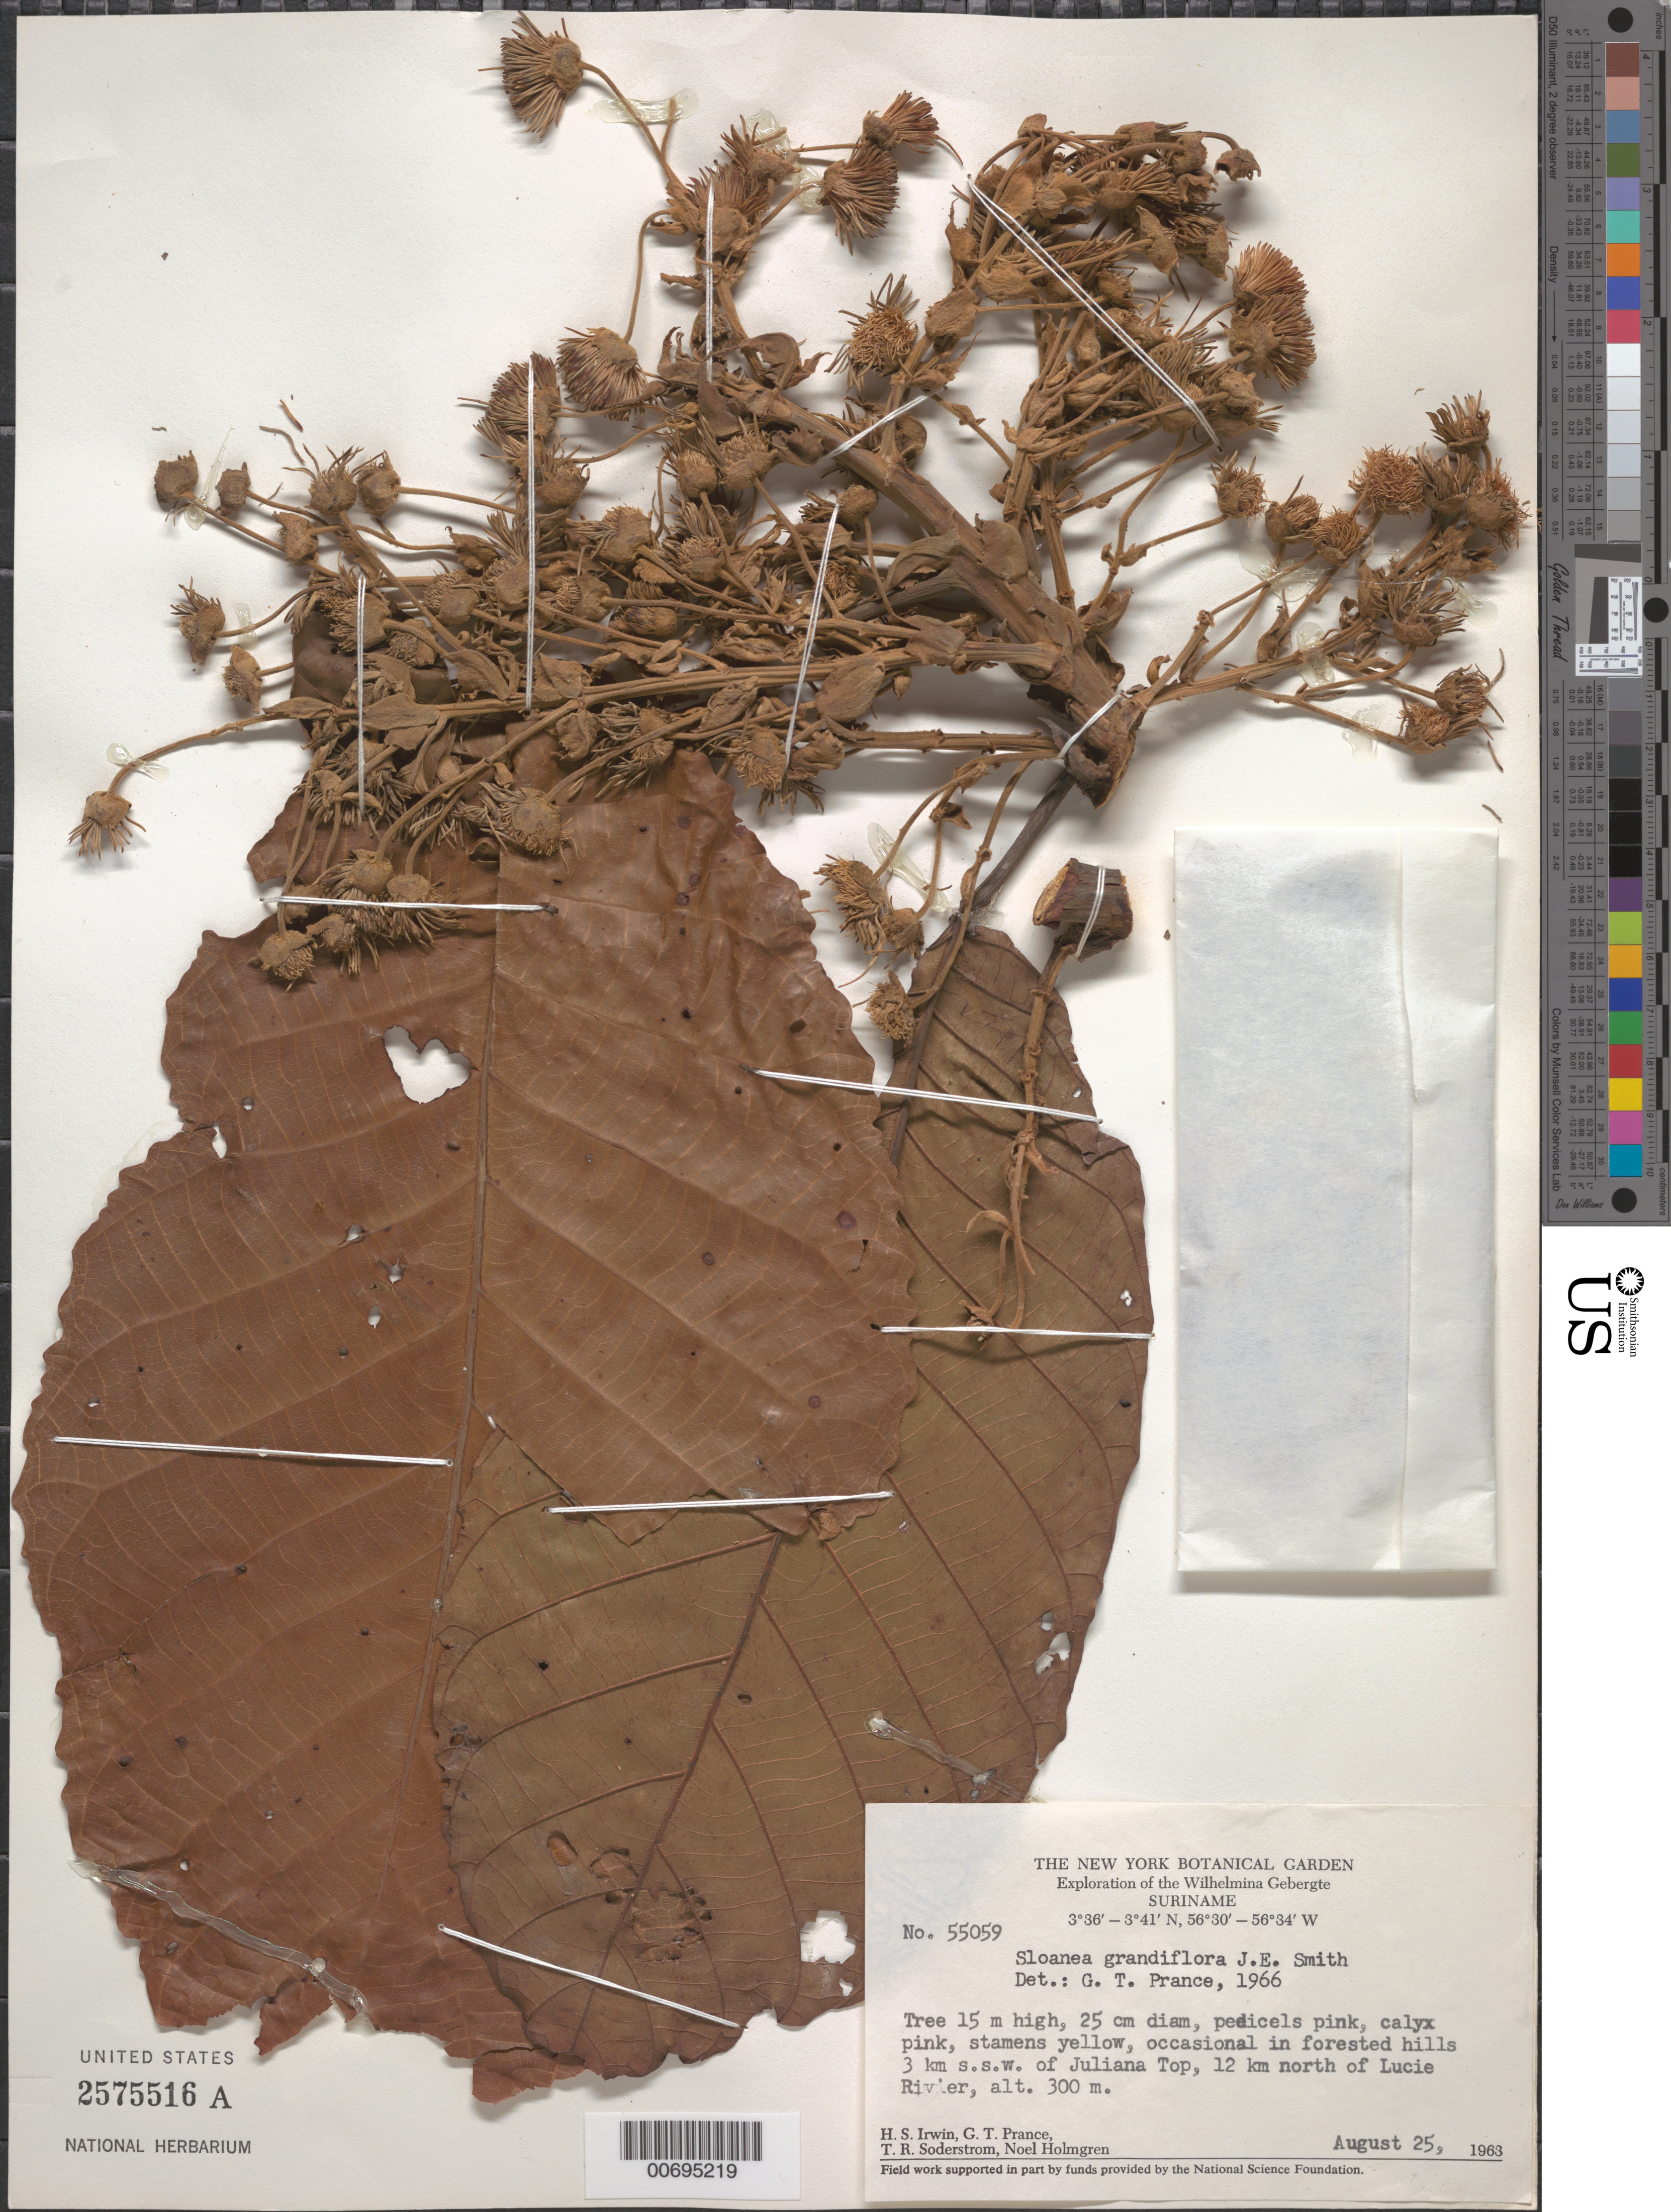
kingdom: Plantae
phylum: Tracheophyta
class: Magnoliopsida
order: Oxalidales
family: Elaeocarpaceae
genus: Sloanea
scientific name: Sloanea grandiflora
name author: Sm.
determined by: Prance, G. T.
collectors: H. Irwin, G. T. Prance, T. R. Soderstrom & N. H. Holmgren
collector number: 55059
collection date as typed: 25-Aug-63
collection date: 1963-08-25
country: Suriname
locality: Juliana Top, 3 km SSW of, 12 km N of Lucie R., Wilhelmina Gebergte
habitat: Forested hills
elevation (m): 300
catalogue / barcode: US 2575516A